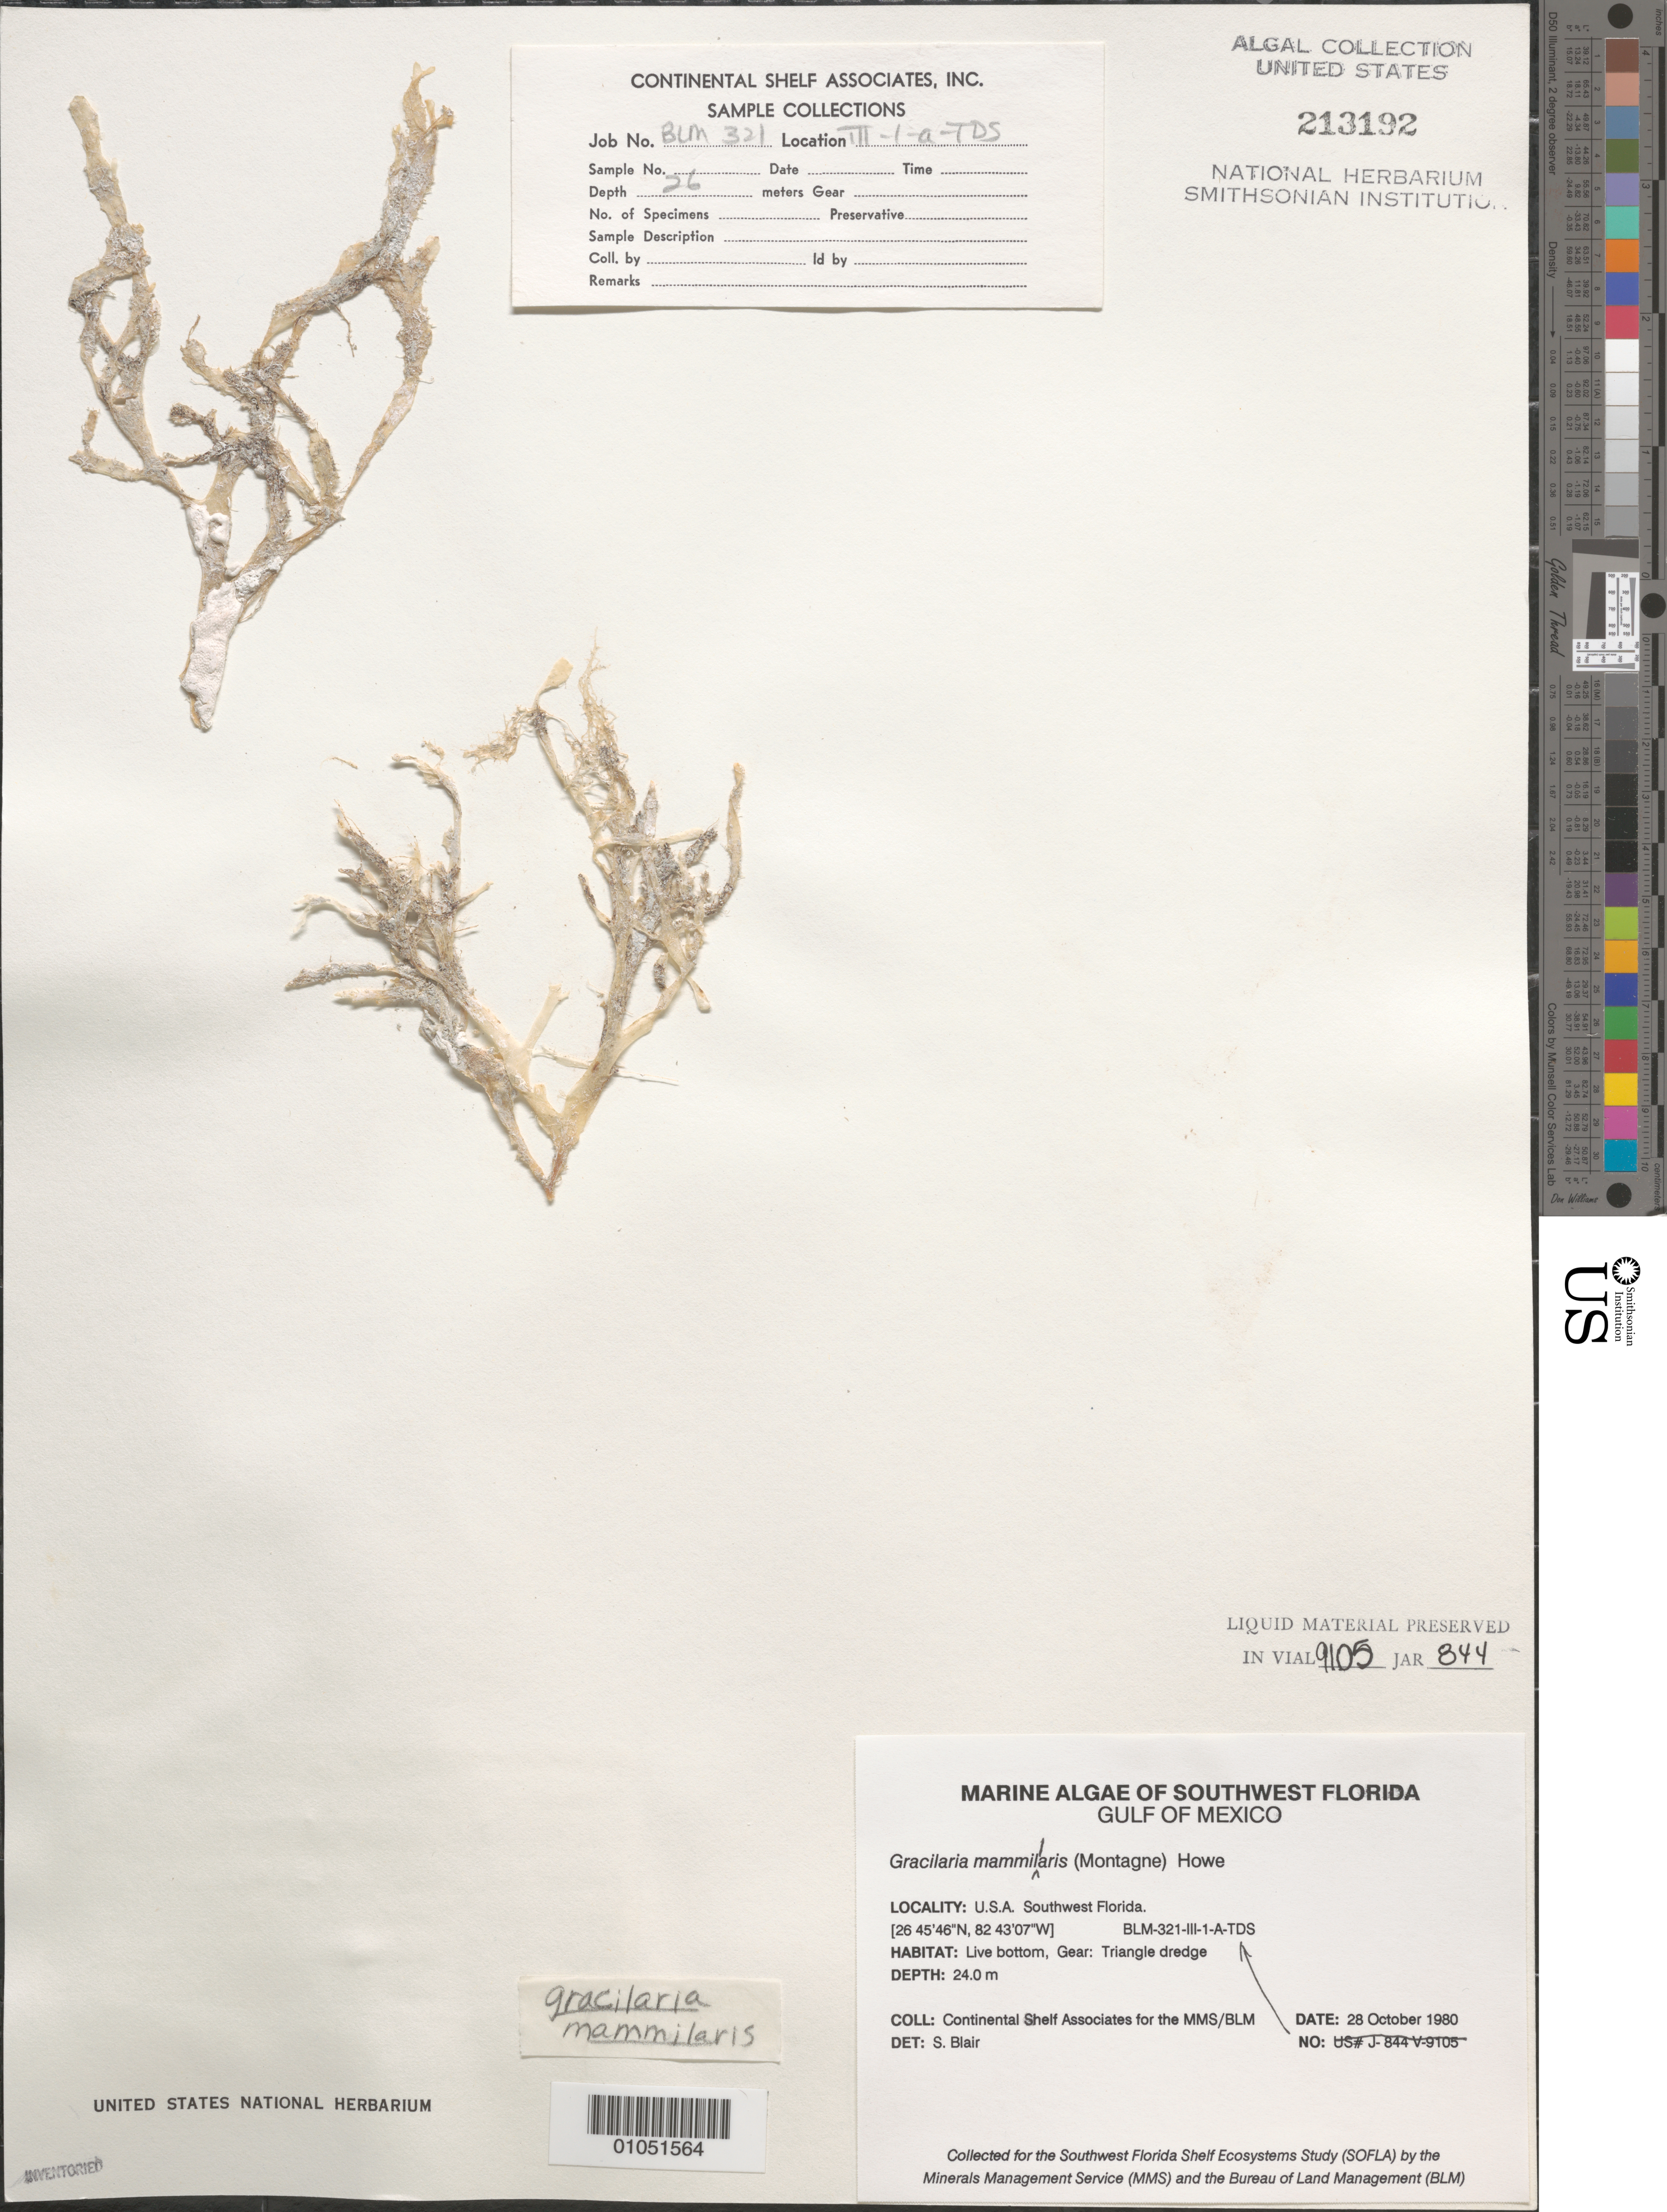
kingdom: Plantae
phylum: Rhodophyta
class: Florideophyceae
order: Gracilariales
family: Gracilariaceae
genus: Gracilaria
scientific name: Gracilaria mammillaris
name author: (Mont.) M. Howe in Britton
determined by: Blair, S. M.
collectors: Continental Shelf Associates for the MMS/BLM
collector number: BLM-321-III-1-A-TDS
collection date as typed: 28 Oct 1980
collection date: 1980-10-28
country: United States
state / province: Florida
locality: Gulf of Mexico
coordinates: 26 45'46"N, 82 43'07"W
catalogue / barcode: US 213192